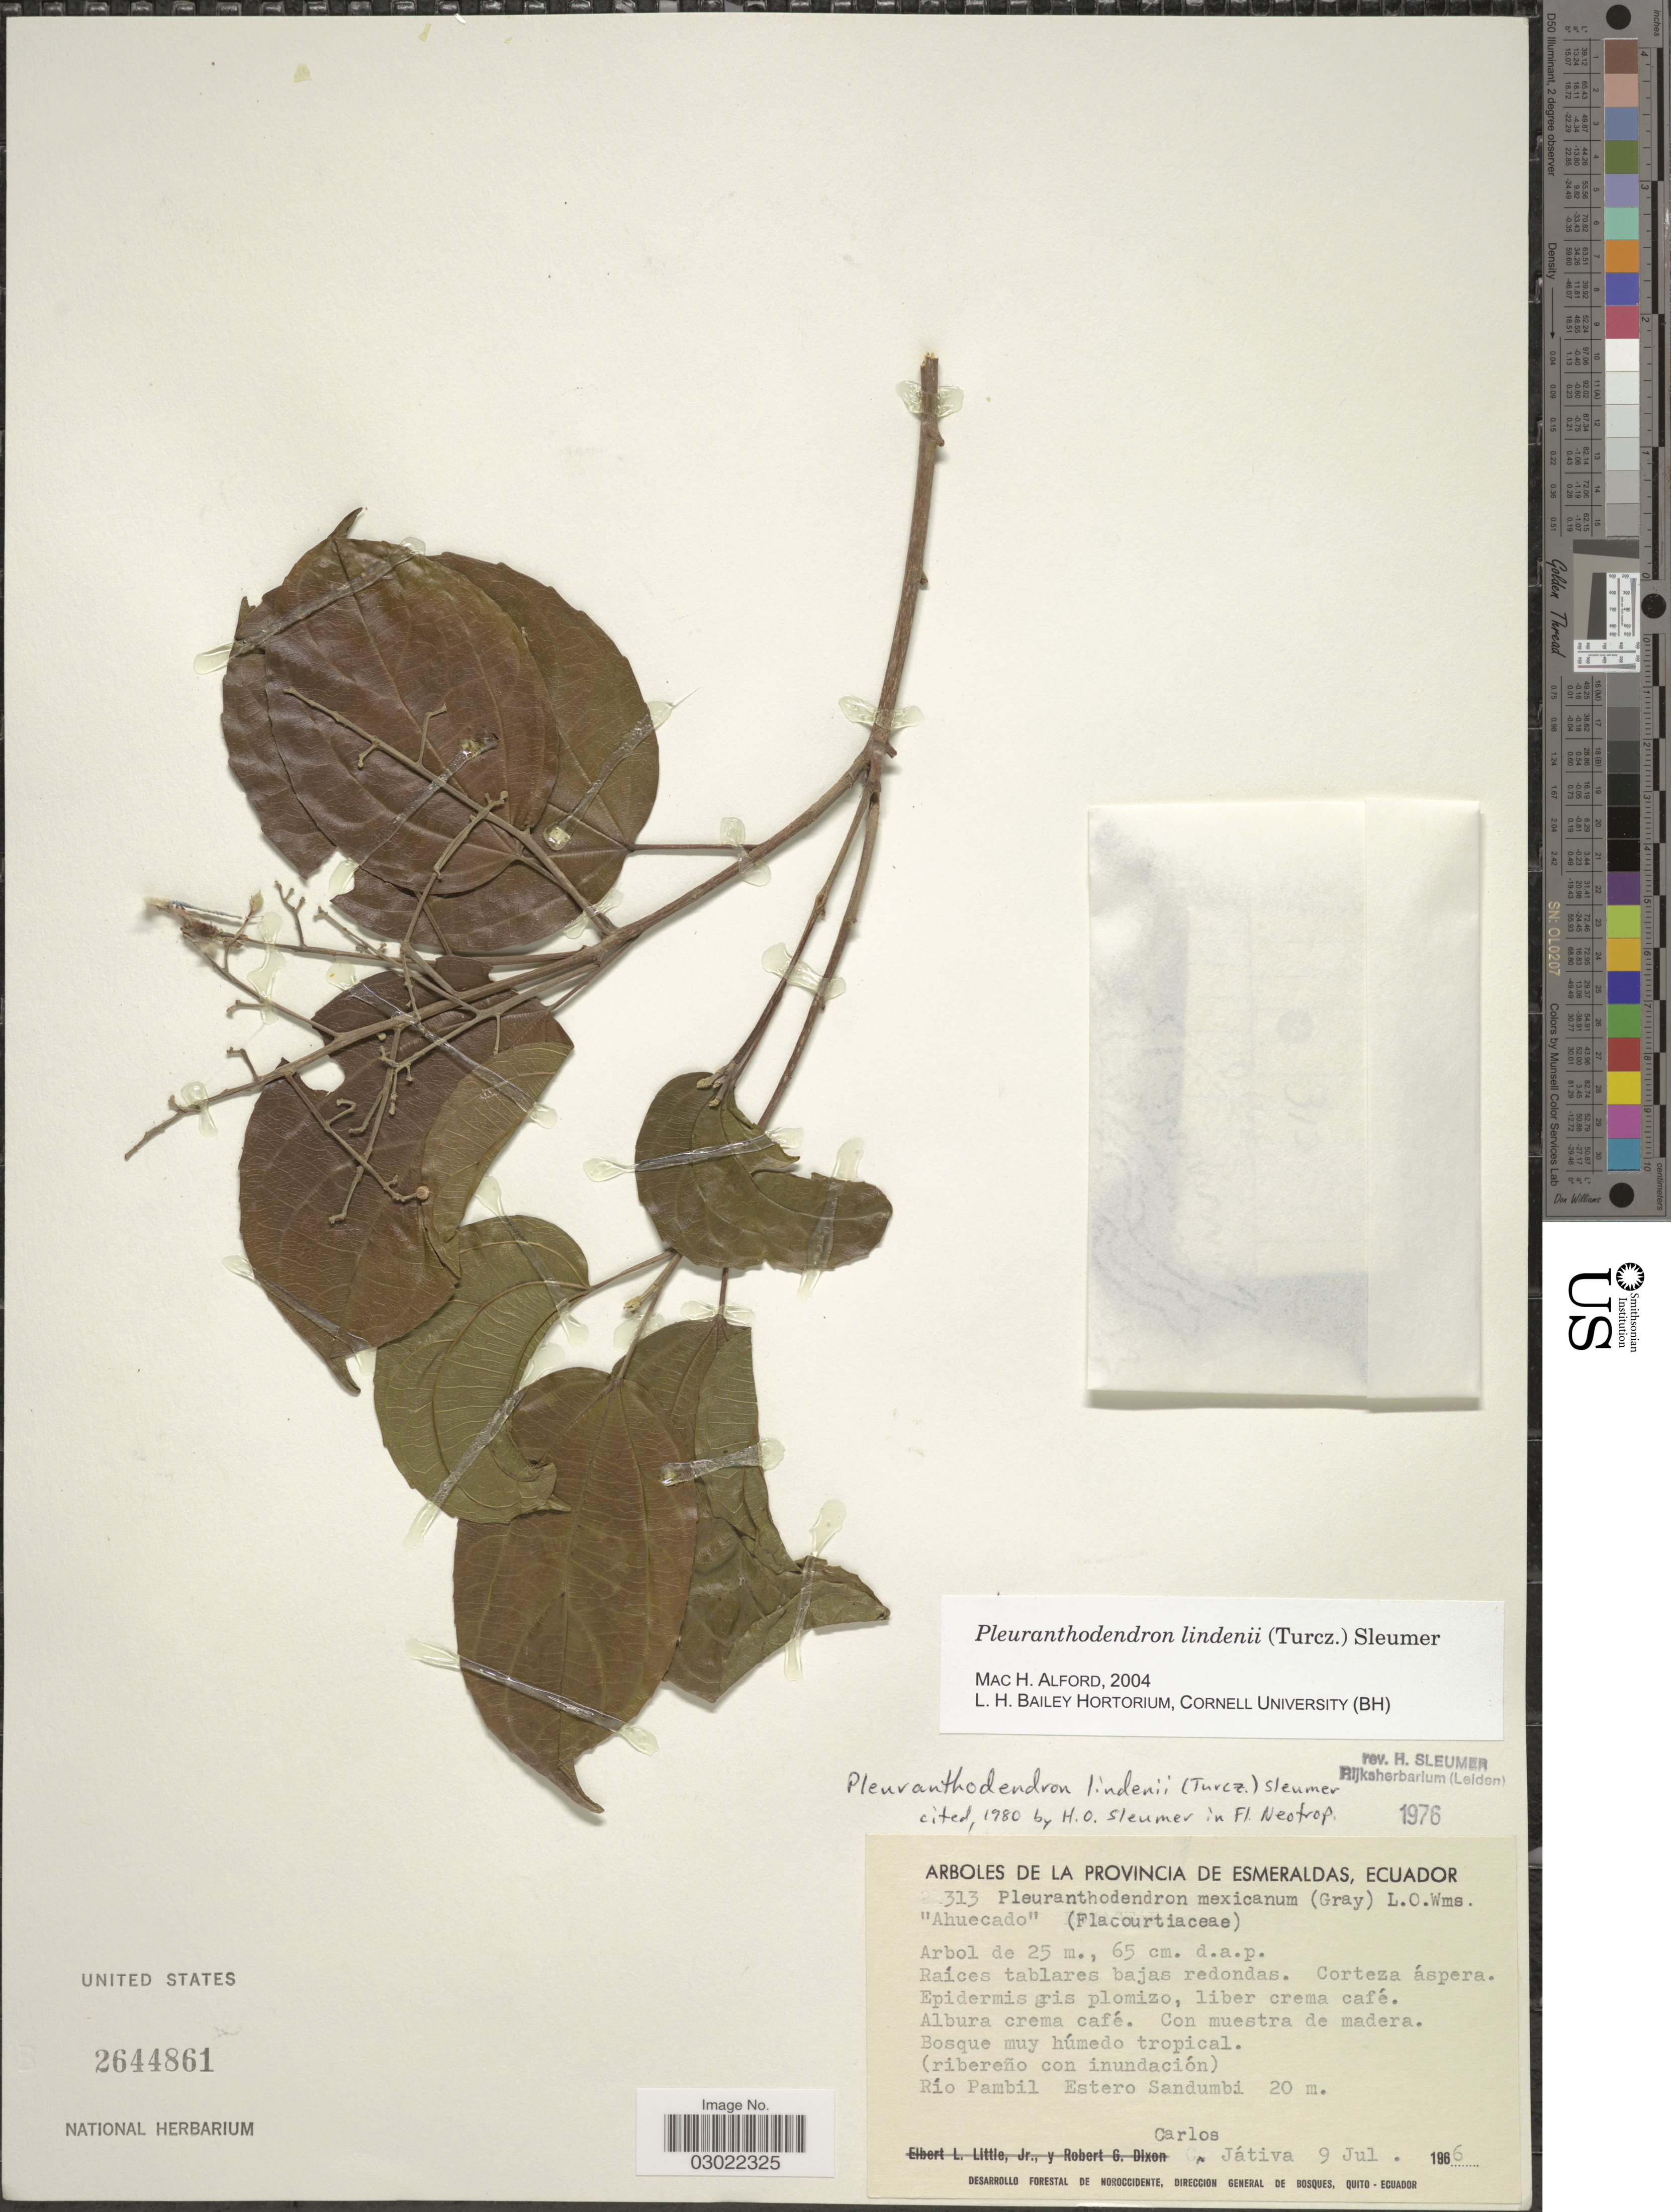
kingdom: Plantae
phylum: Tracheophyta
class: Magnoliopsida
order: Malpighiales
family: Salicaceae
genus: Pleuranthodendron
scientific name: Pleuranthodendron lindenii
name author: (Turcz.) Sleumer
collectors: C. D. Játiva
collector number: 313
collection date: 1966-07-09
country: Ecuador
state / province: Esmeraldas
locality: Provincia de Esmeraldas. Río Pambil Estero Sandumbi.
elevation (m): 20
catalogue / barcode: US 2644861